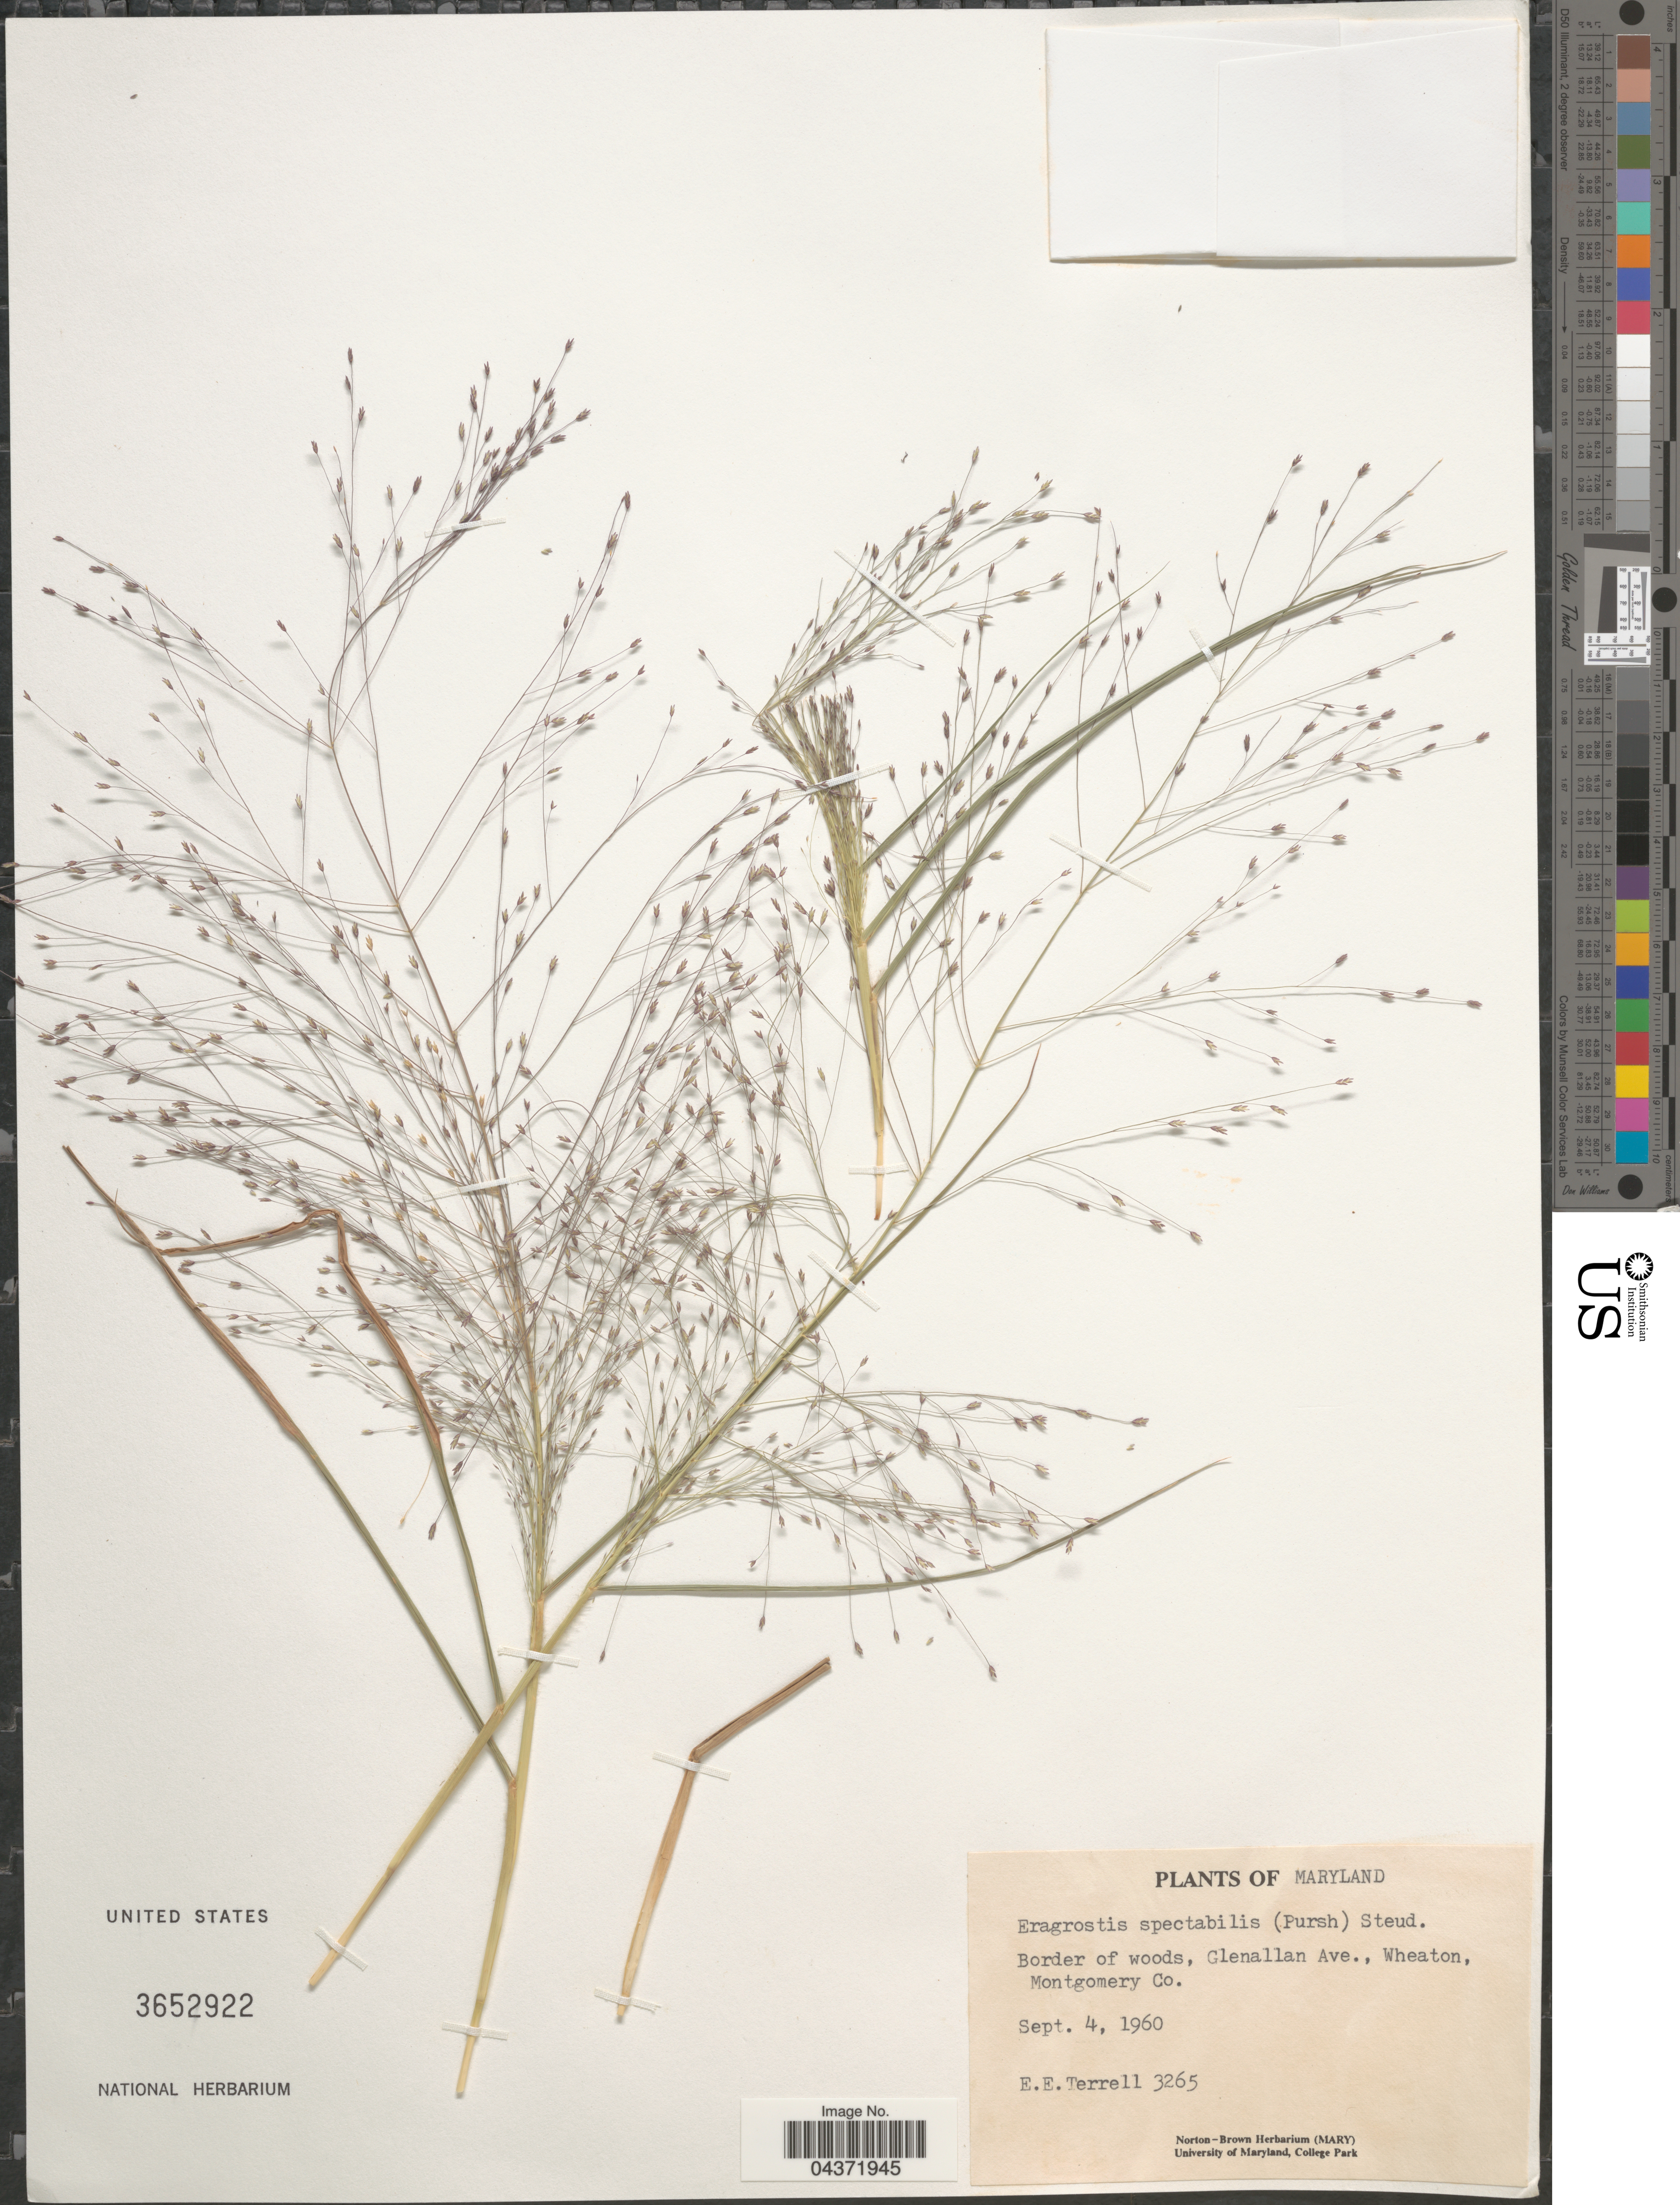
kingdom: Plantae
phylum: Tracheophyta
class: Liliopsida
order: Poales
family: Poaceae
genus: Eragrostis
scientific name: Eragrostis spectabilis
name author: (Pursh) Steud.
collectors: E. E. Terrell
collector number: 3265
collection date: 1960-09-04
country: United States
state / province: Maryland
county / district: Montgomery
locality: Border of woods, Glenallan Ave., Wheaton, Montgomery Co.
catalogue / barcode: US 3652922